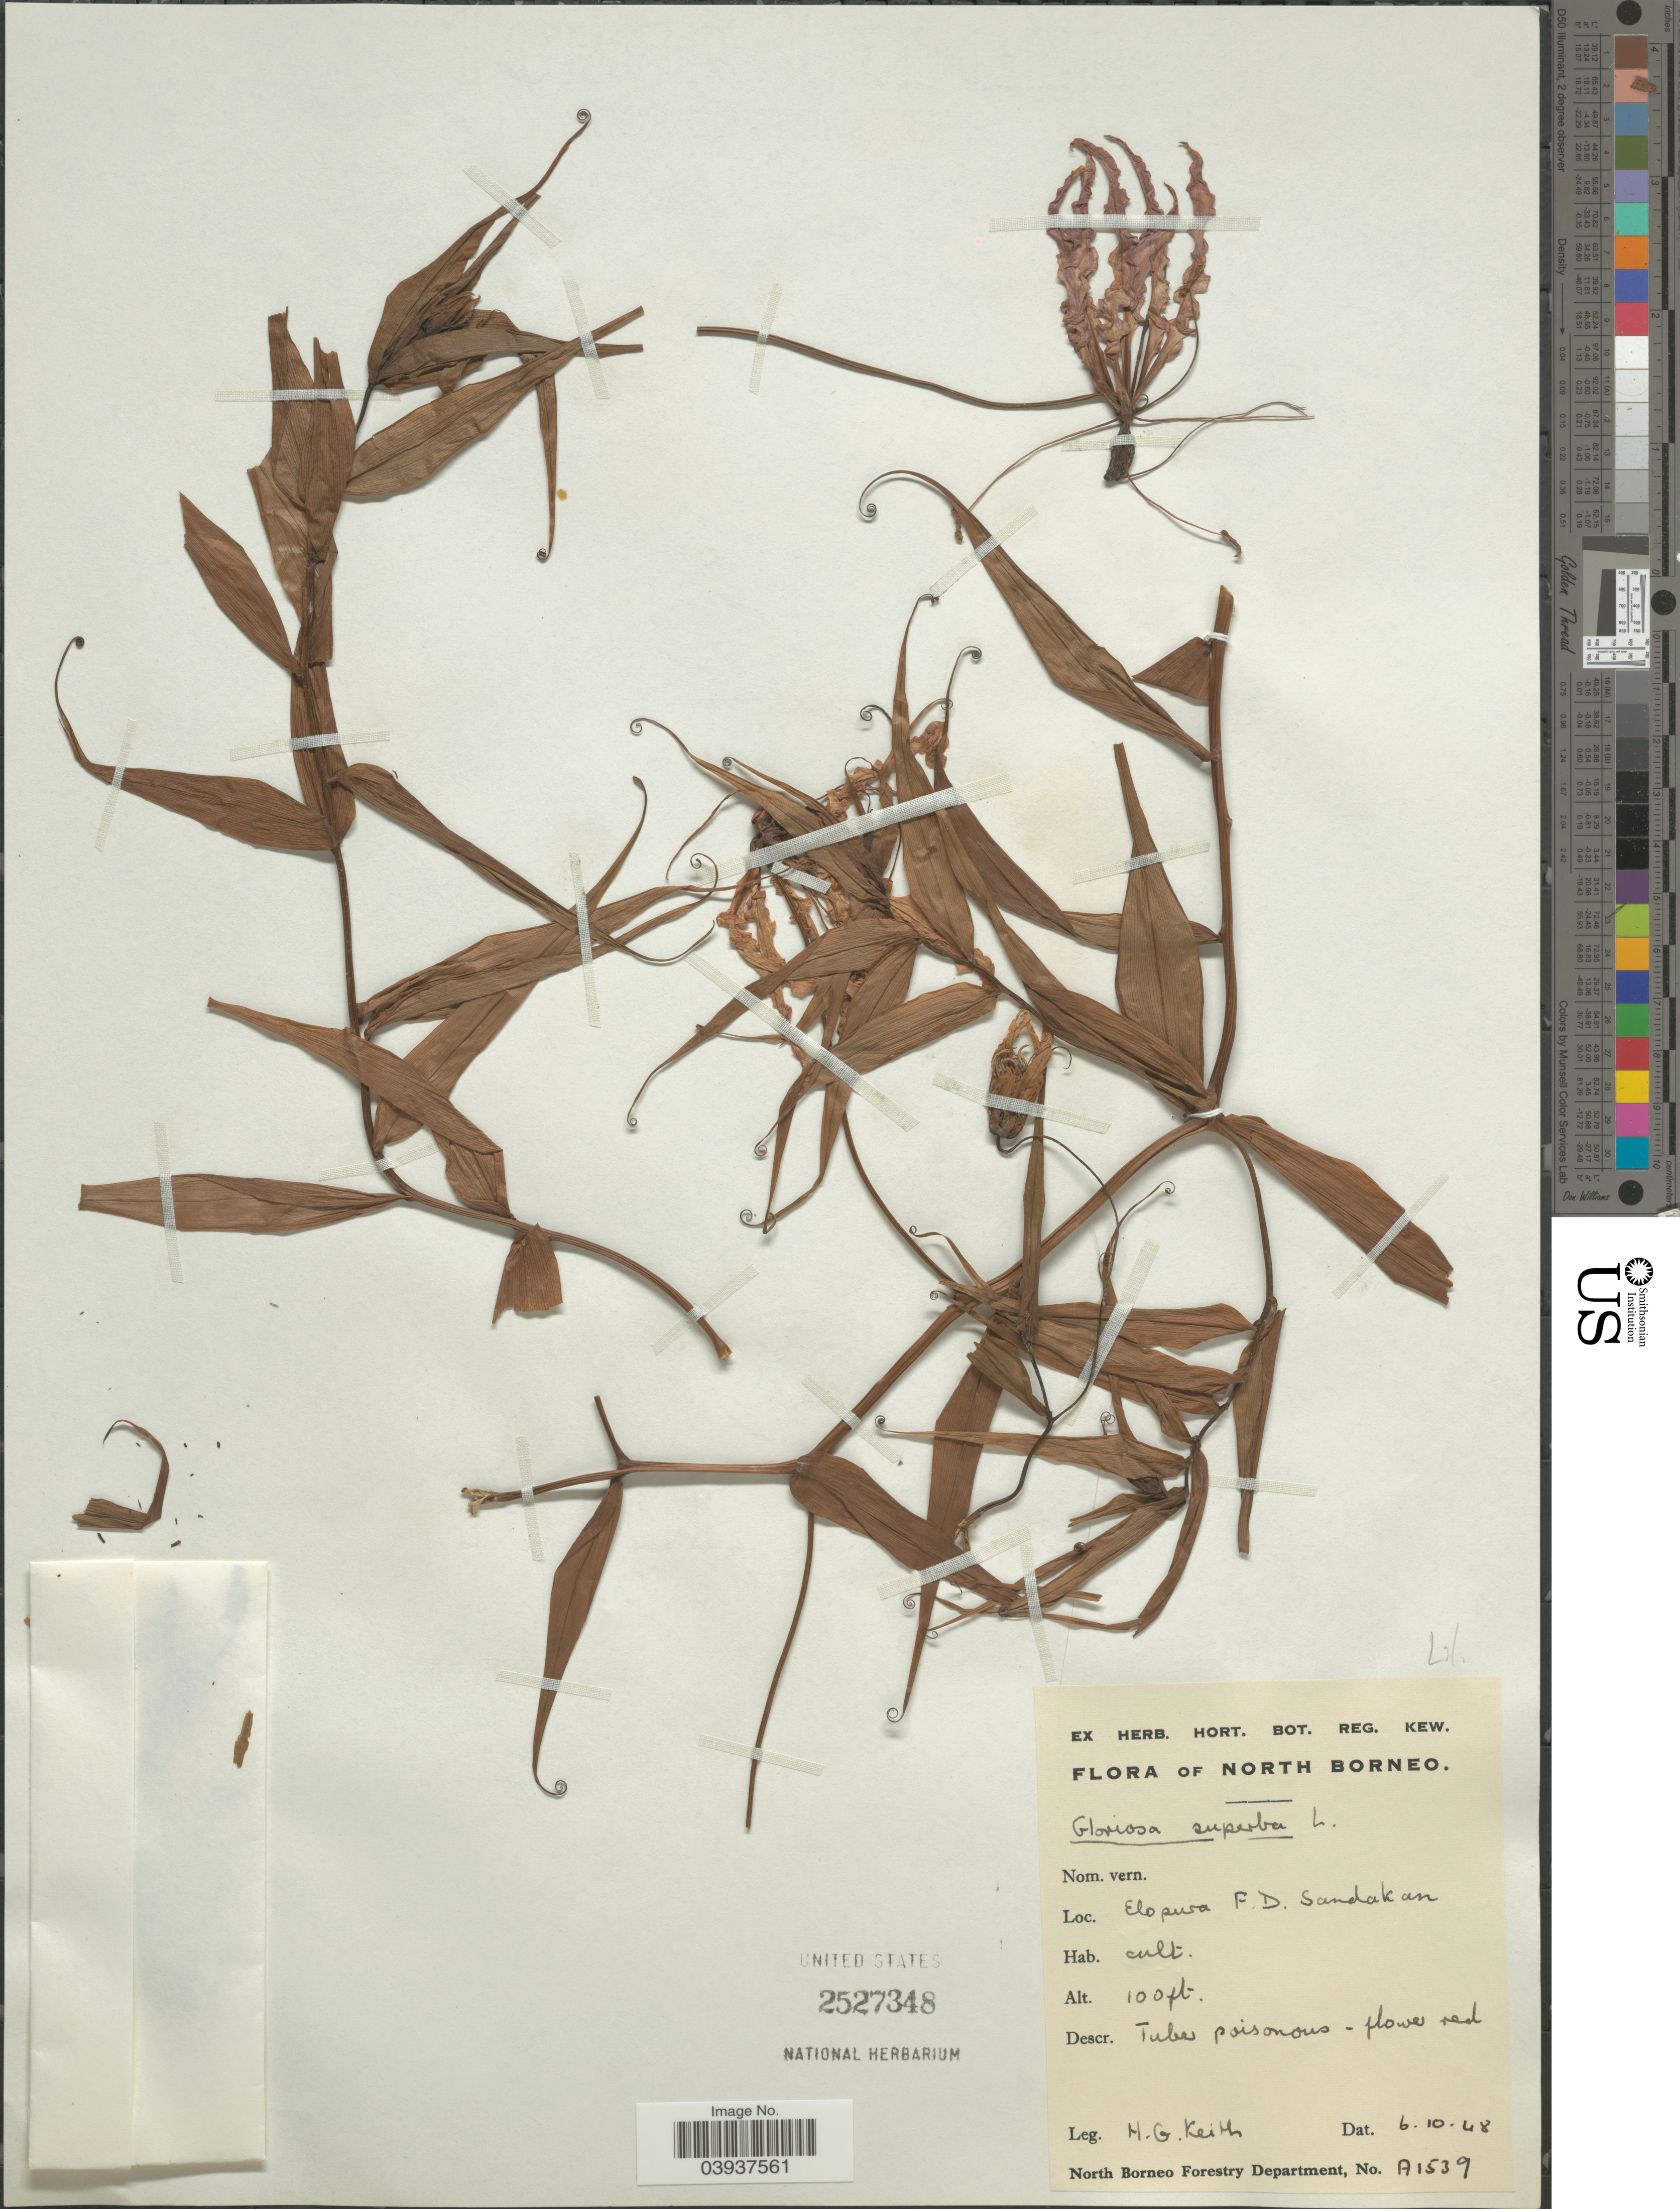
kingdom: Plantae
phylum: Tracheophyta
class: Liliopsida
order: Liliales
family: Colchicaceae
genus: Gloriosa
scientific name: Gloriosa superba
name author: L.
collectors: H. Keith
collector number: A1539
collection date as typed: Transcribed d/m/y: 6/10/48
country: Malaysia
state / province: Sabah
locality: North Borneo. Elopura F.D. Sandakan.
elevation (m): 30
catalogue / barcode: US 2527348